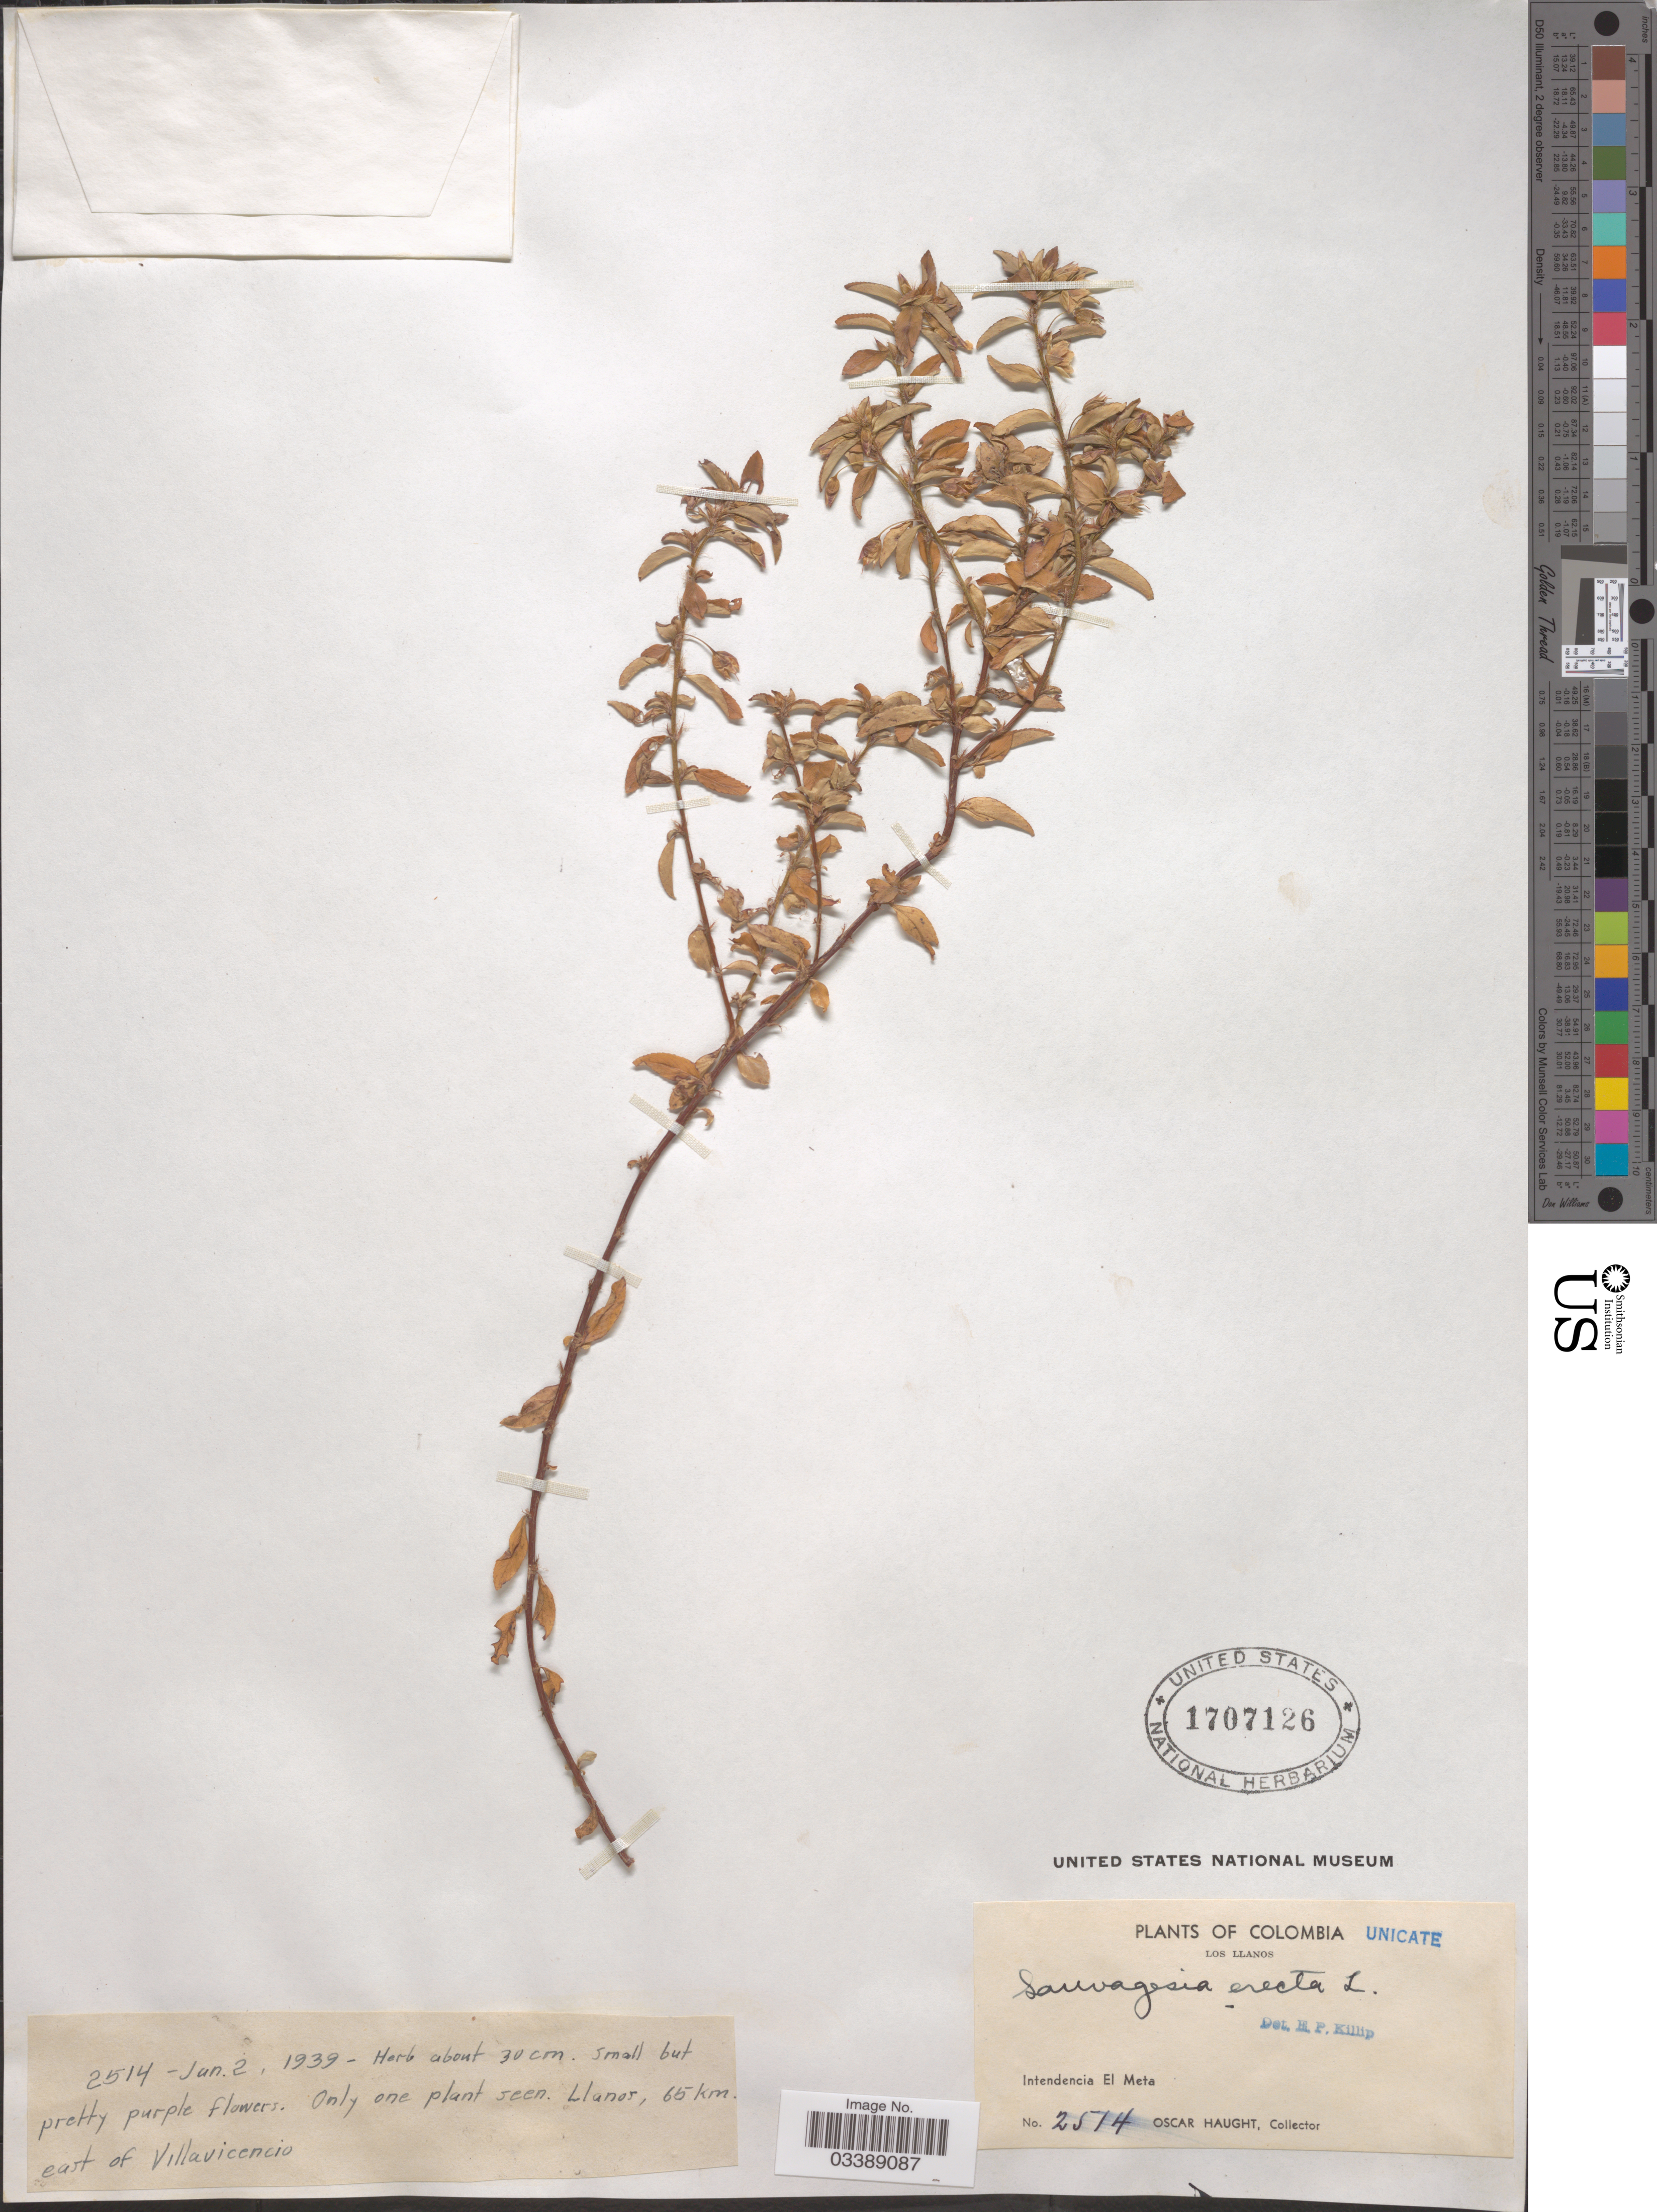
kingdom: Plantae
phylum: Tracheophyta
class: Magnoliopsida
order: Malpighiales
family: Ochnaceae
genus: Sauvagesia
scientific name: Sauvagesia erecta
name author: L.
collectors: O. L. Haught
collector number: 2514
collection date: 1939-01-02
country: Colombia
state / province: Meta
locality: Los Llanos. Intendencia del Meta. Llanos, 65 km. east of Villavicencio.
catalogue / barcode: US 1707126